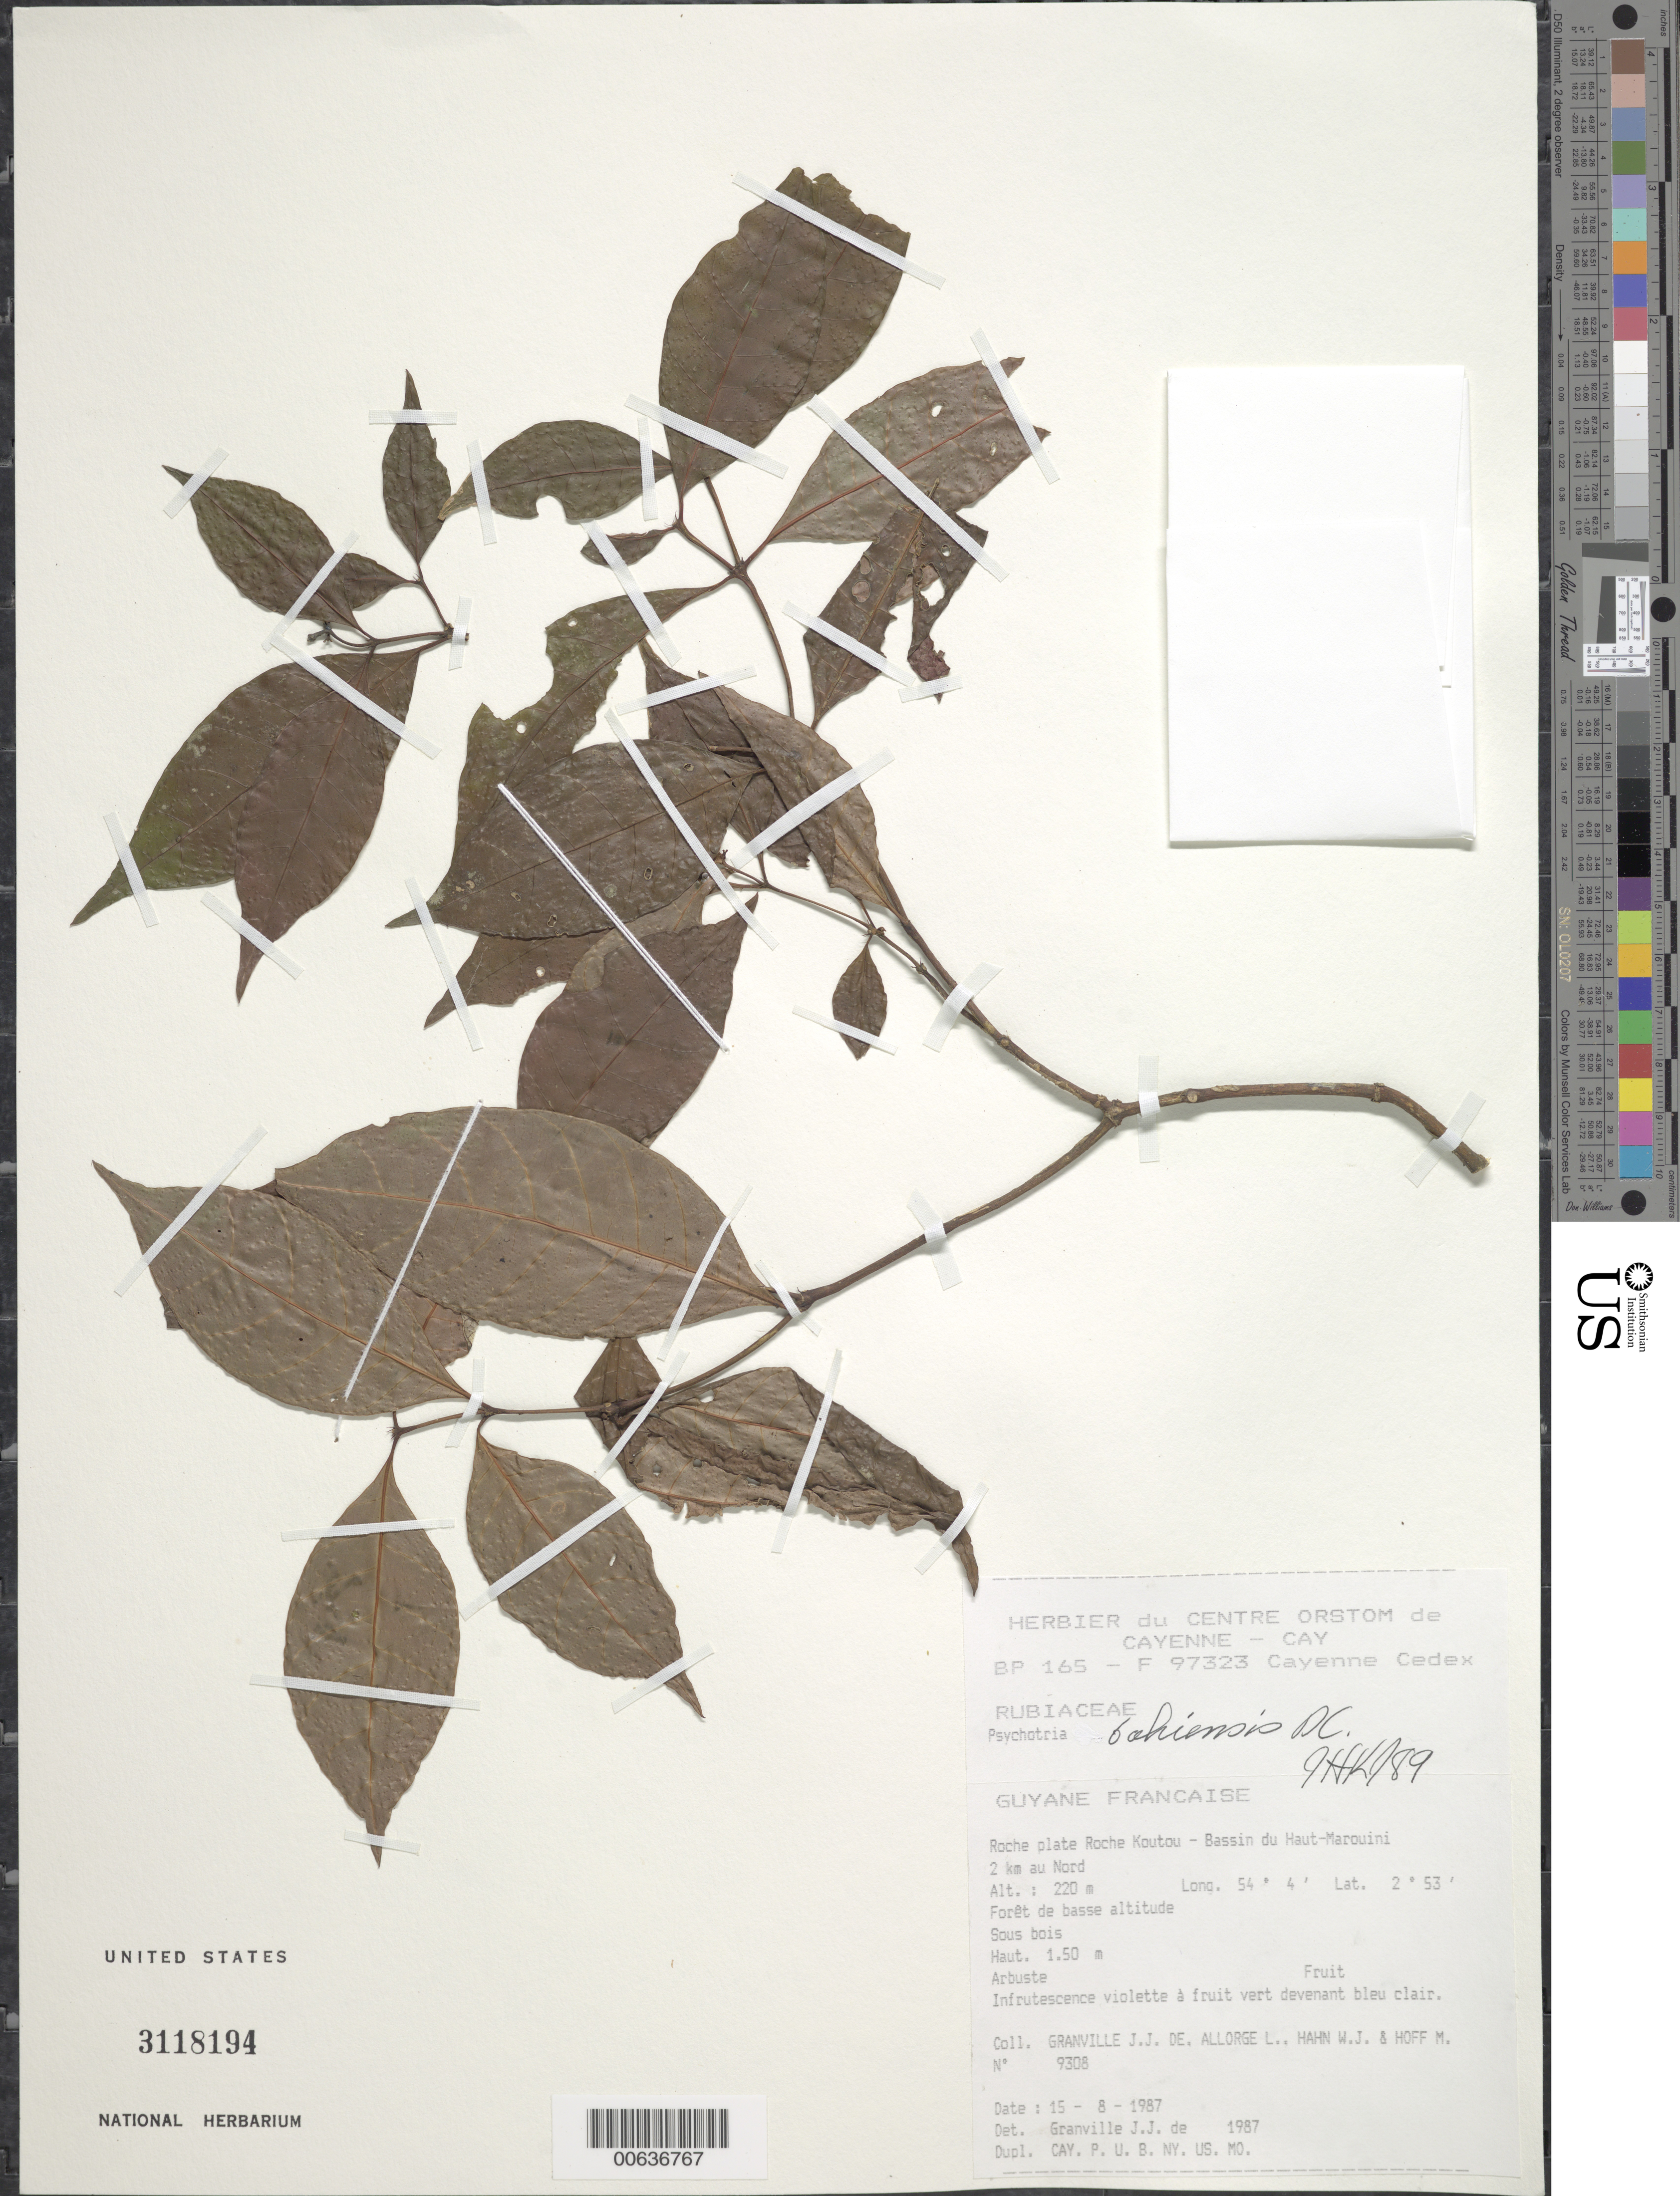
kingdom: Plantae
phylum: Tracheophyta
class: Magnoliopsida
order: Gentianales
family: Rubiaceae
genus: Psychotria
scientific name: Psychotria bahiensis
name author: DC.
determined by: Kirkbride, J. H.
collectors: J.-J. de Granville, L. Allorge, W. J. Hahn & M. Hoff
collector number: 9308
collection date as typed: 15-Aug-87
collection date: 1987-08-15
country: French Guiana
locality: Roche Koutou, Bassin du Haut-Marouini, 2 km nord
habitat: Foret de basse altitude. Sous bois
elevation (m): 220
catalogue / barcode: US 3118194